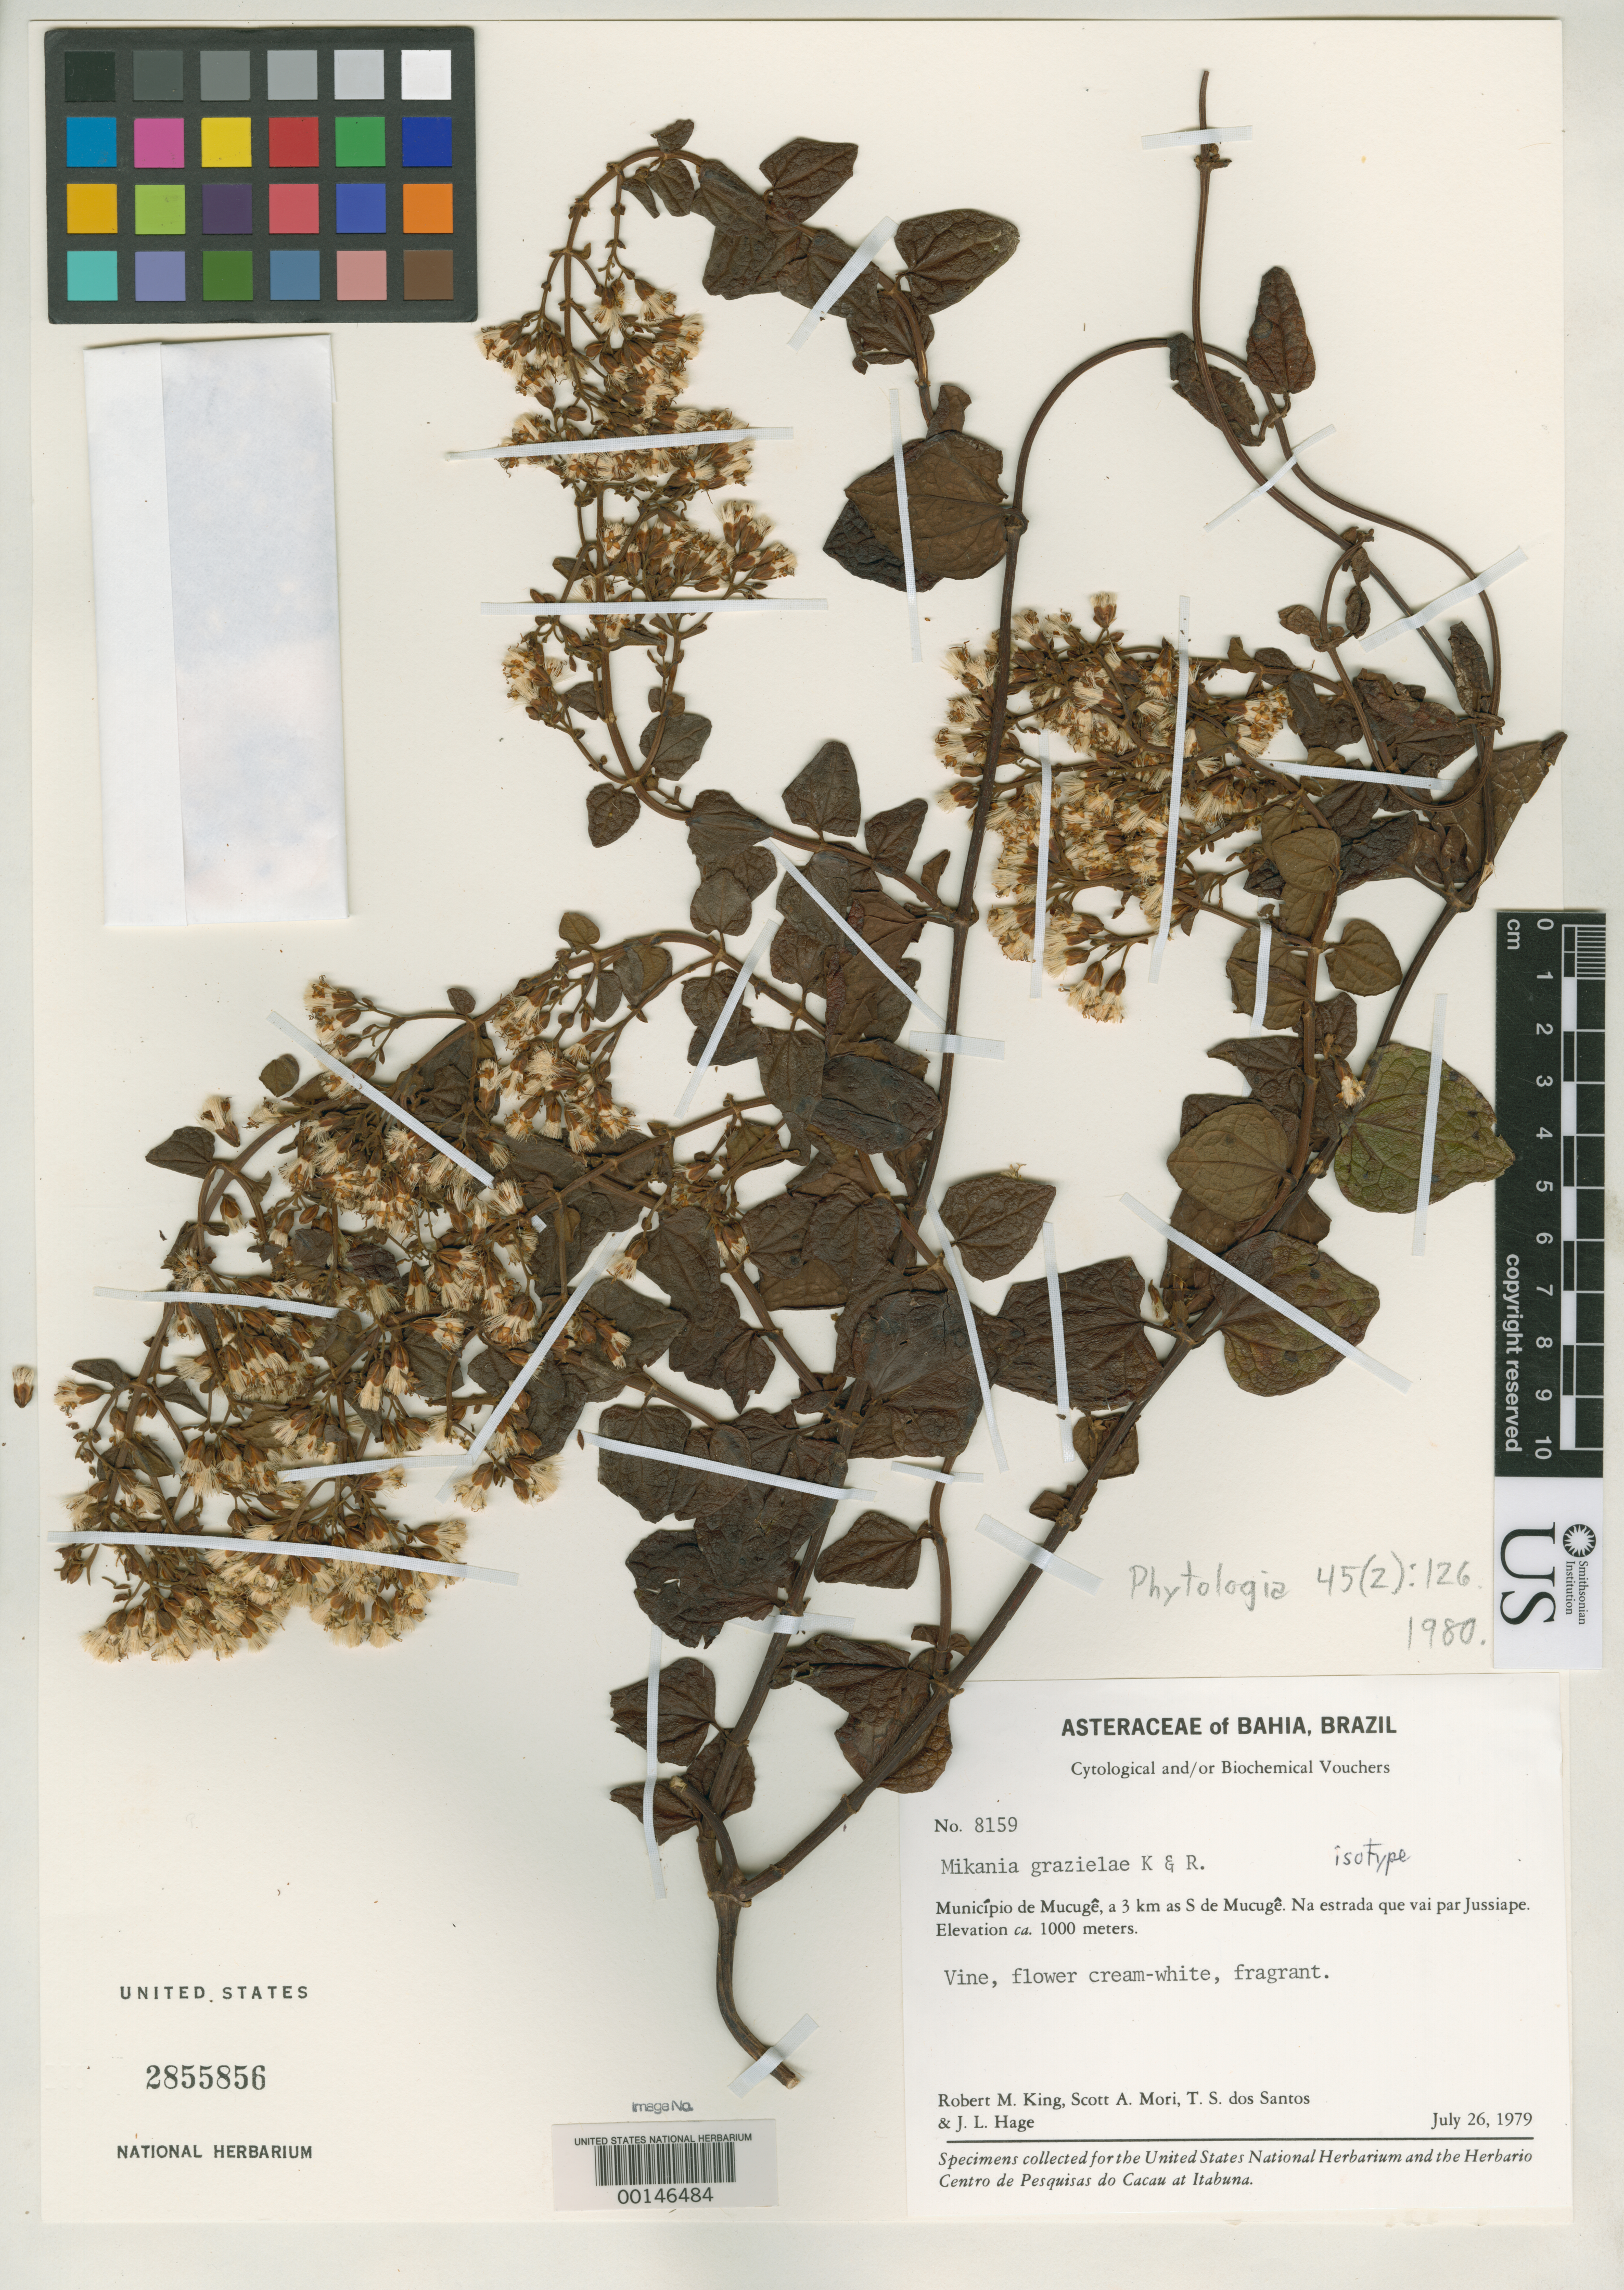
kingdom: Plantae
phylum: Tracheophyta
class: Magnoliopsida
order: Asterales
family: Asteraceae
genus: Mikania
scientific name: Mikania grazielae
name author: R.M. King & H. Rob.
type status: Isotype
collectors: R. M. King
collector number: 8159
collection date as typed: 26 Jul 1979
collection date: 1979-07-26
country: Brazil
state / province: Bahia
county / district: Mucugê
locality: South of Mucuge.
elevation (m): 1000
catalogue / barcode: US 2855856